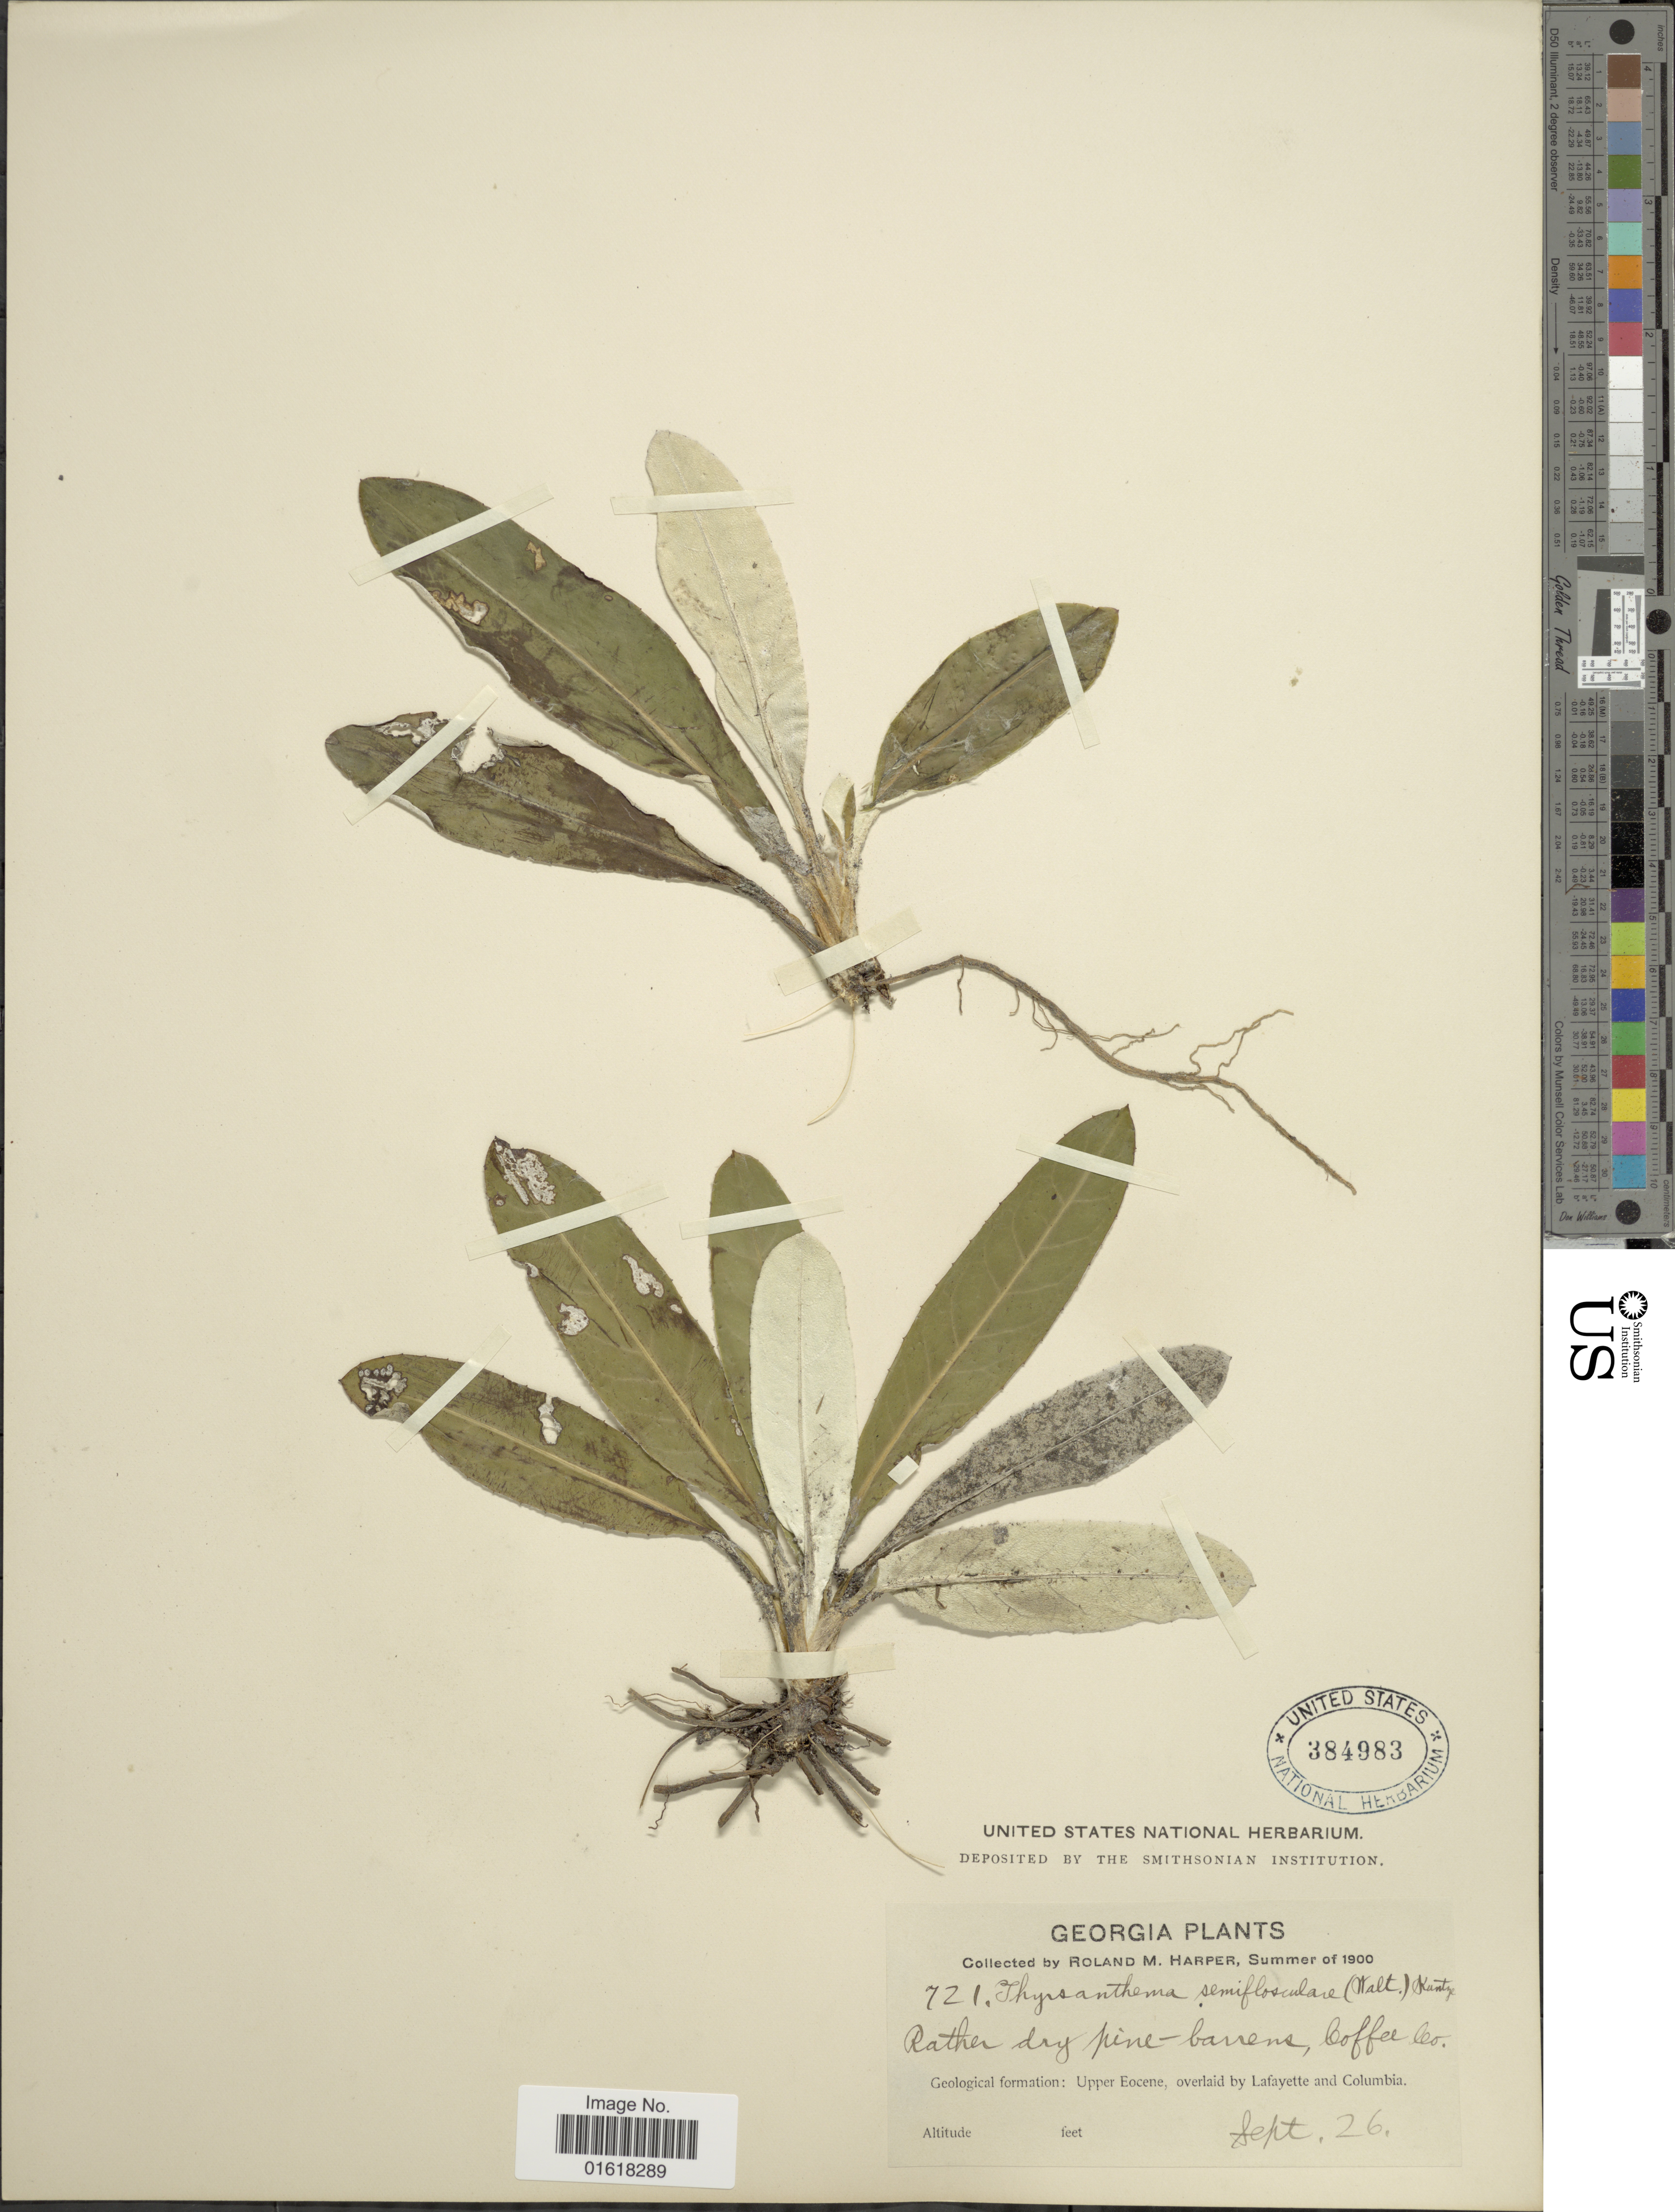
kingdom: Plantae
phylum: Tracheophyta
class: Magnoliopsida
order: Asterales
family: Asteraceae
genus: Chaptalia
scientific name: Chaptalia tomentosa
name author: Vent.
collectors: R. M. Harper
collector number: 721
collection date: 1900-09-26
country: United States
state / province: Georgia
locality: Coffee Co.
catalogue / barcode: US 384983